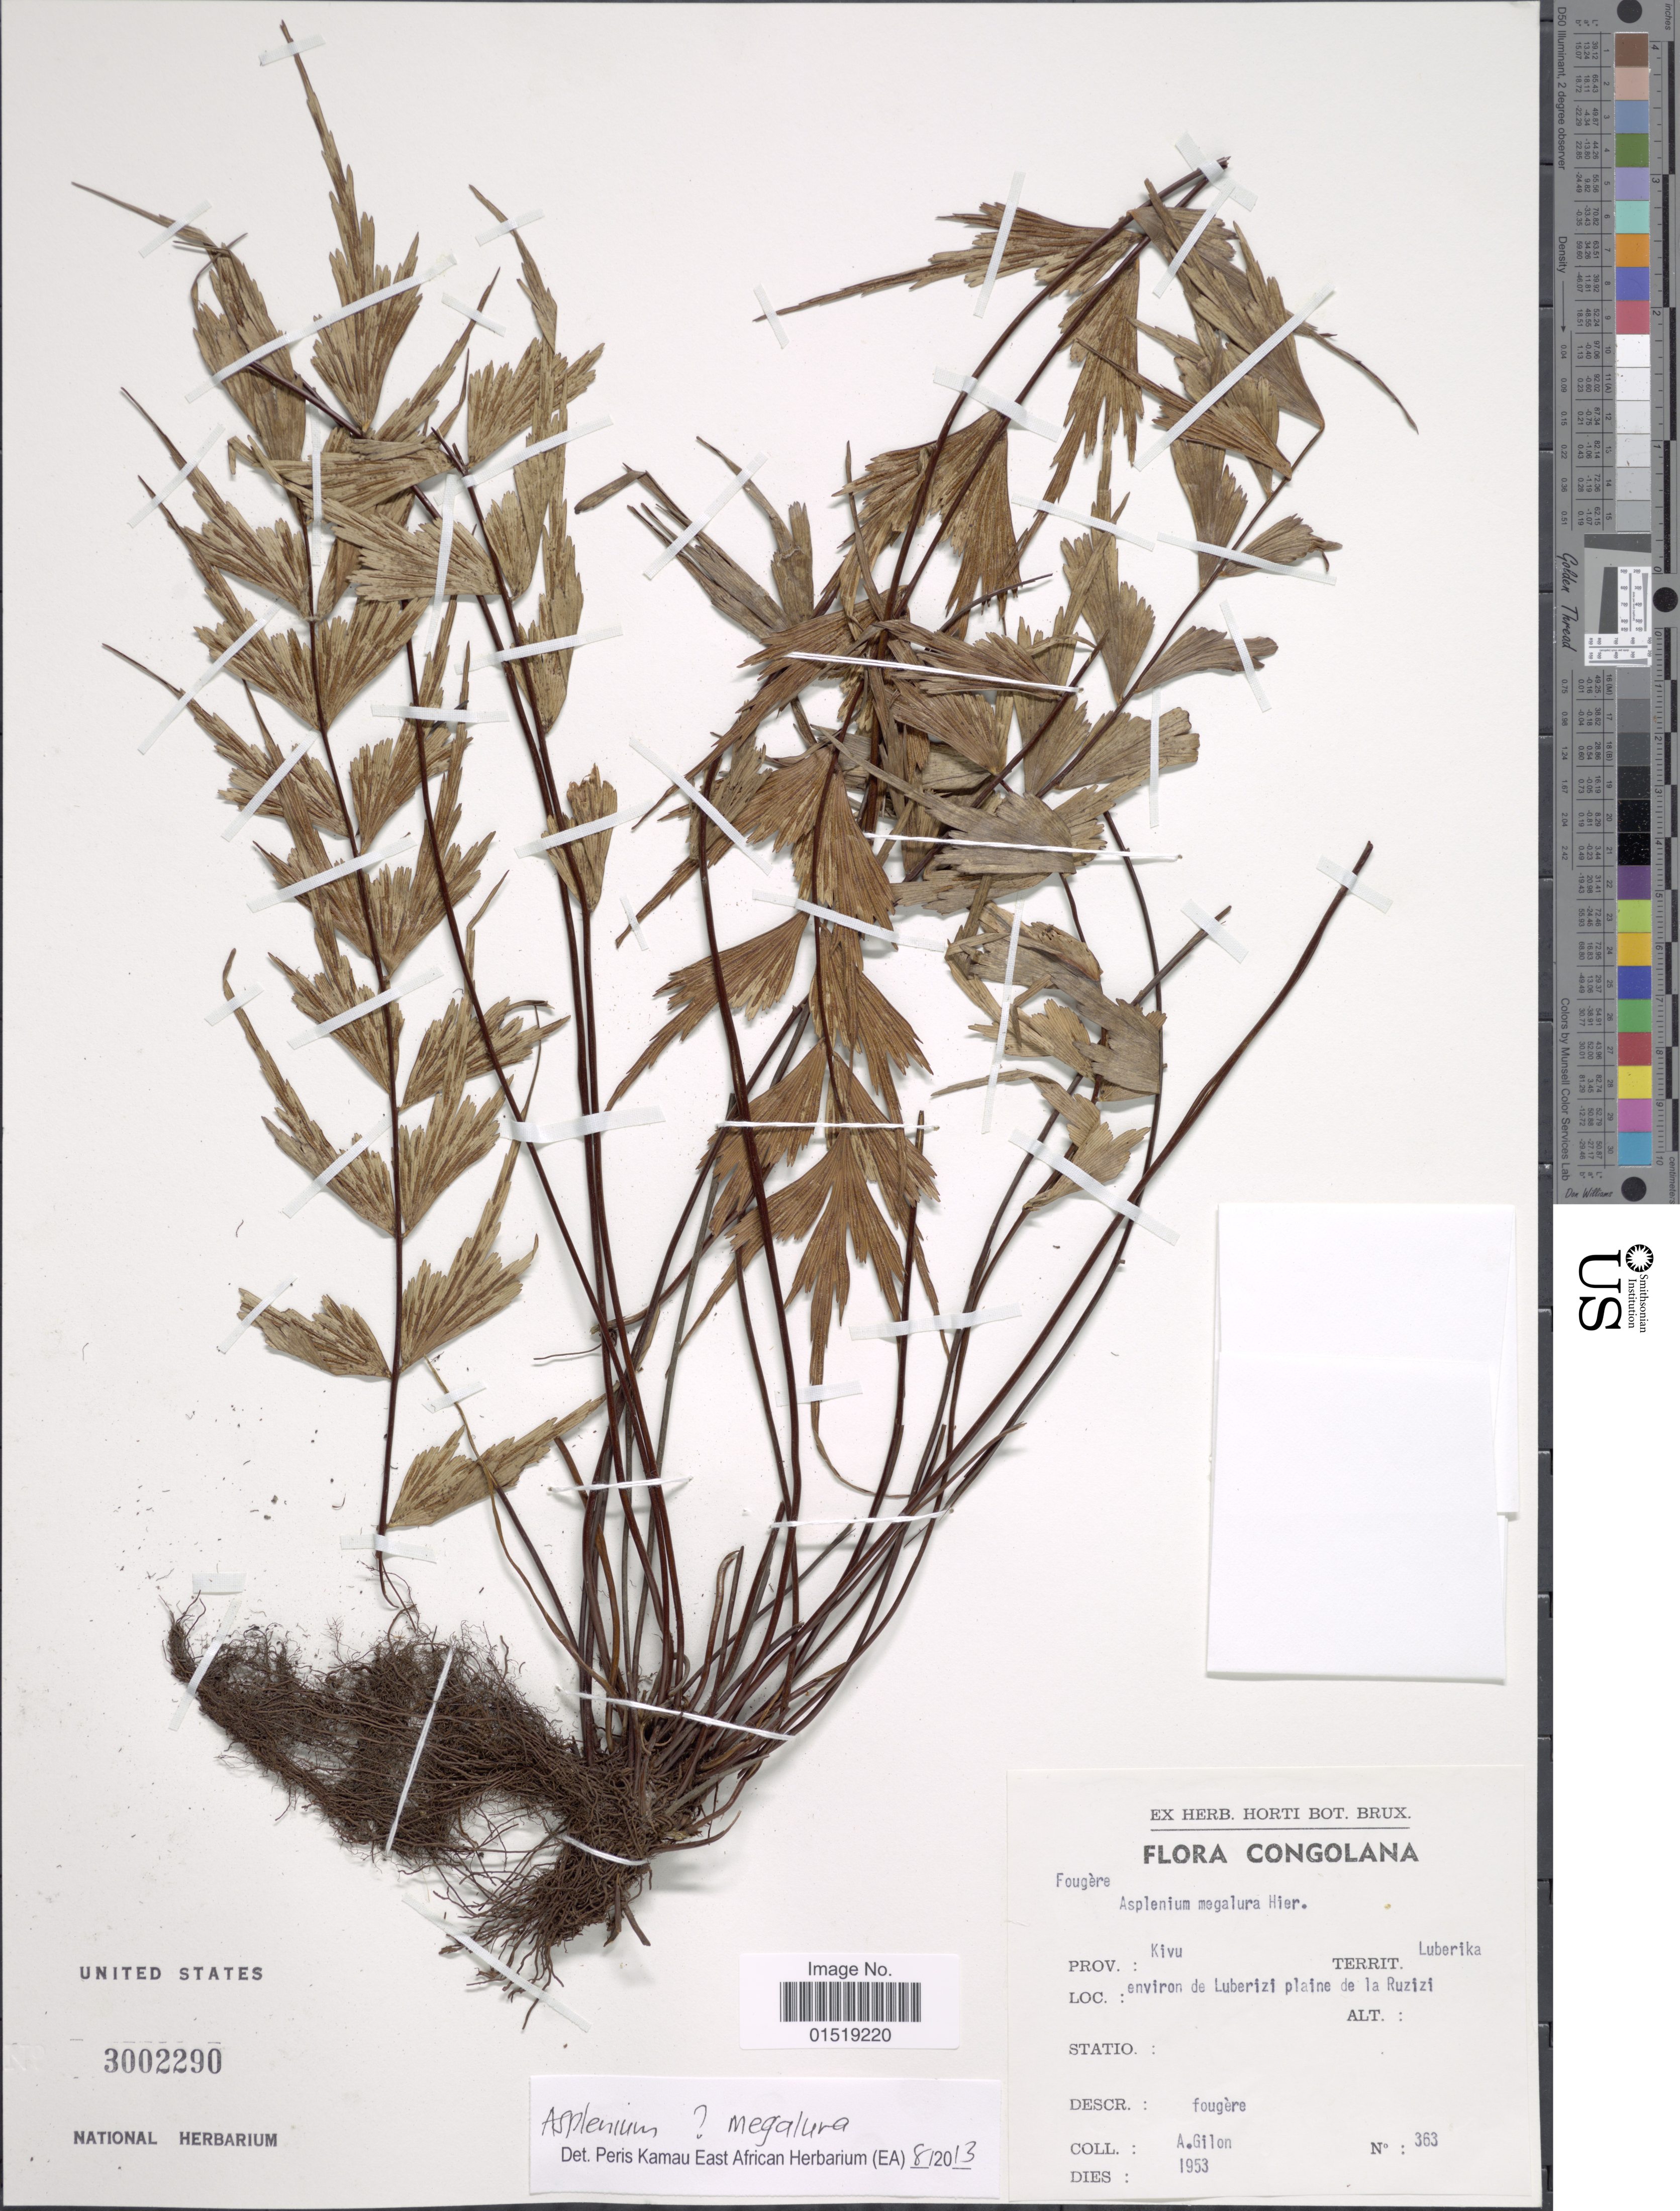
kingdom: Plantae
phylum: Tracheophyta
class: Polypodiopsida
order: Polypodiales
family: Aspleniaceae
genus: Asplenium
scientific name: Asplenium megalura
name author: Baker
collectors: A. Gilon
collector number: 363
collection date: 1953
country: Congo, Democratic Republic of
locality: Prov.: Kivu. Territ. Luberika. Environ de Luberizi plaine de la Ruzizi.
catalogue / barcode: US 3002290